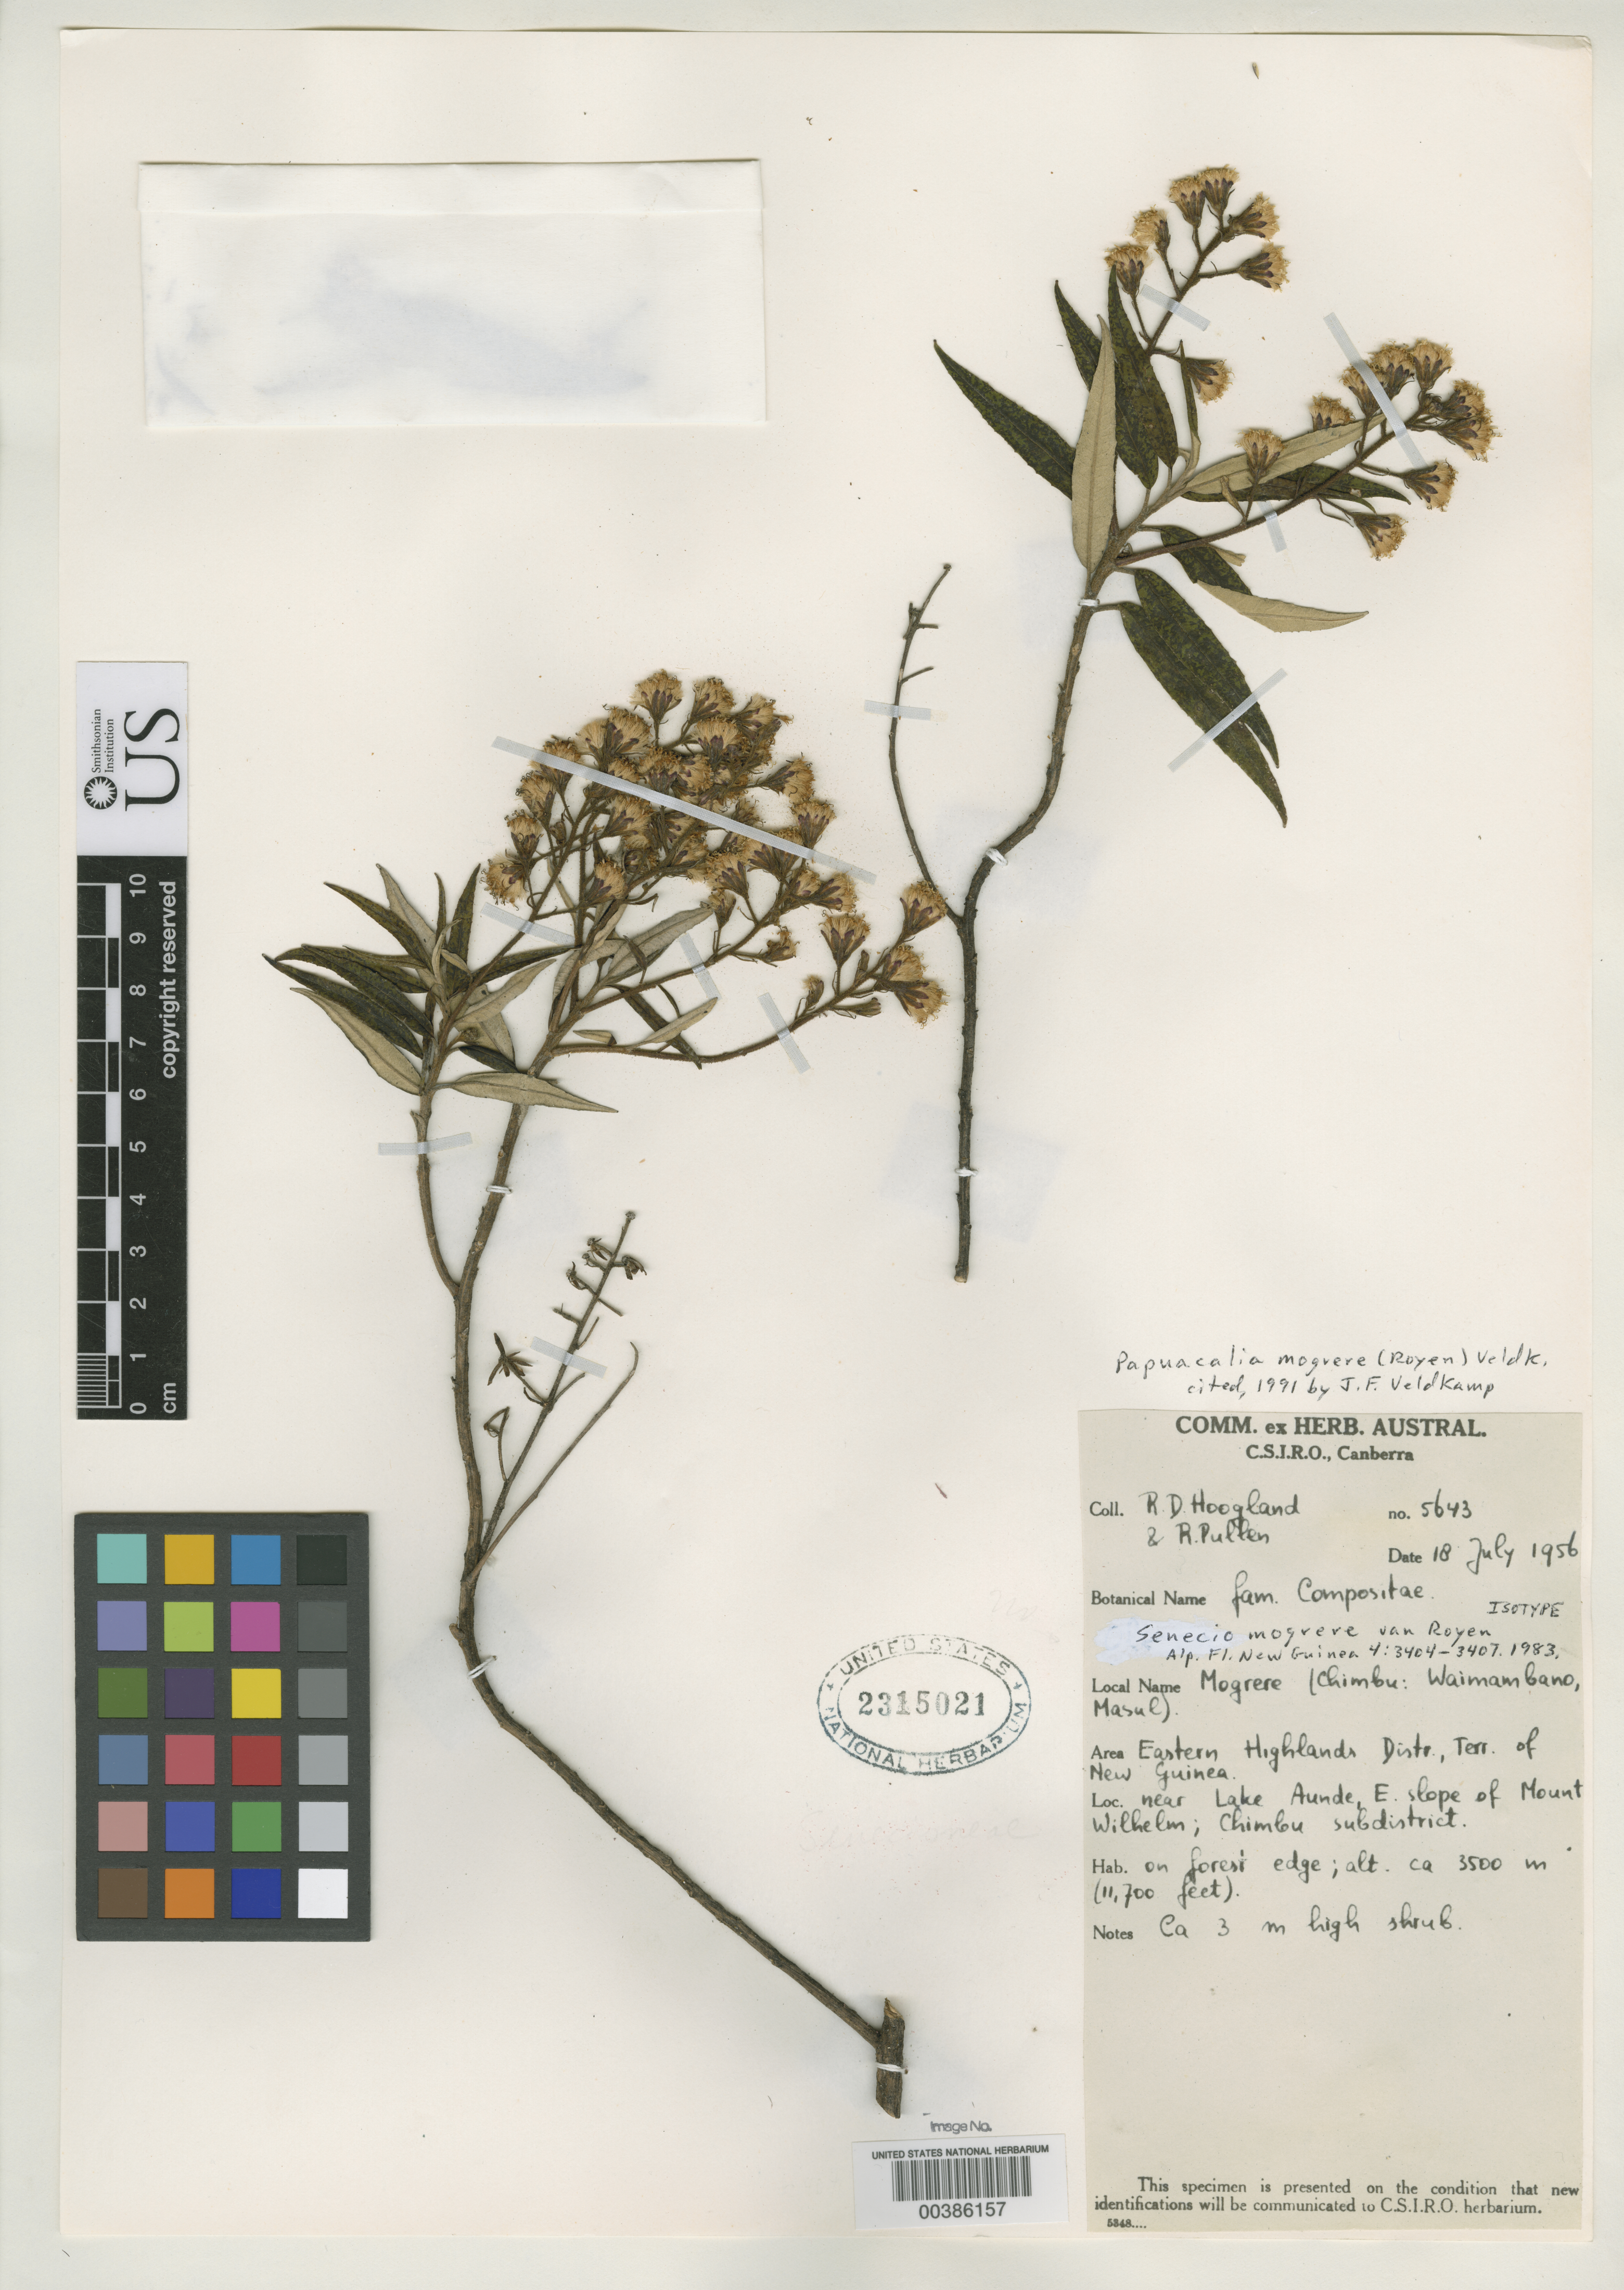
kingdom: Plantae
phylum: Tracheophyta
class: Magnoliopsida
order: Asterales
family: Asteraceae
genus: Senecio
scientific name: Senecio mogrere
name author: P. Royen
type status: Isotype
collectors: R. D. Hoogland & R. Pullen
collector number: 5643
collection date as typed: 18 Jul 1956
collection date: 1956-07-18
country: Papua New Guinea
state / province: Eastern Highlands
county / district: Chimbu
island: New Guinea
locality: Near Lake Aunde, E slope of Mount Wilhelm.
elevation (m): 3500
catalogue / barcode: US 2315021